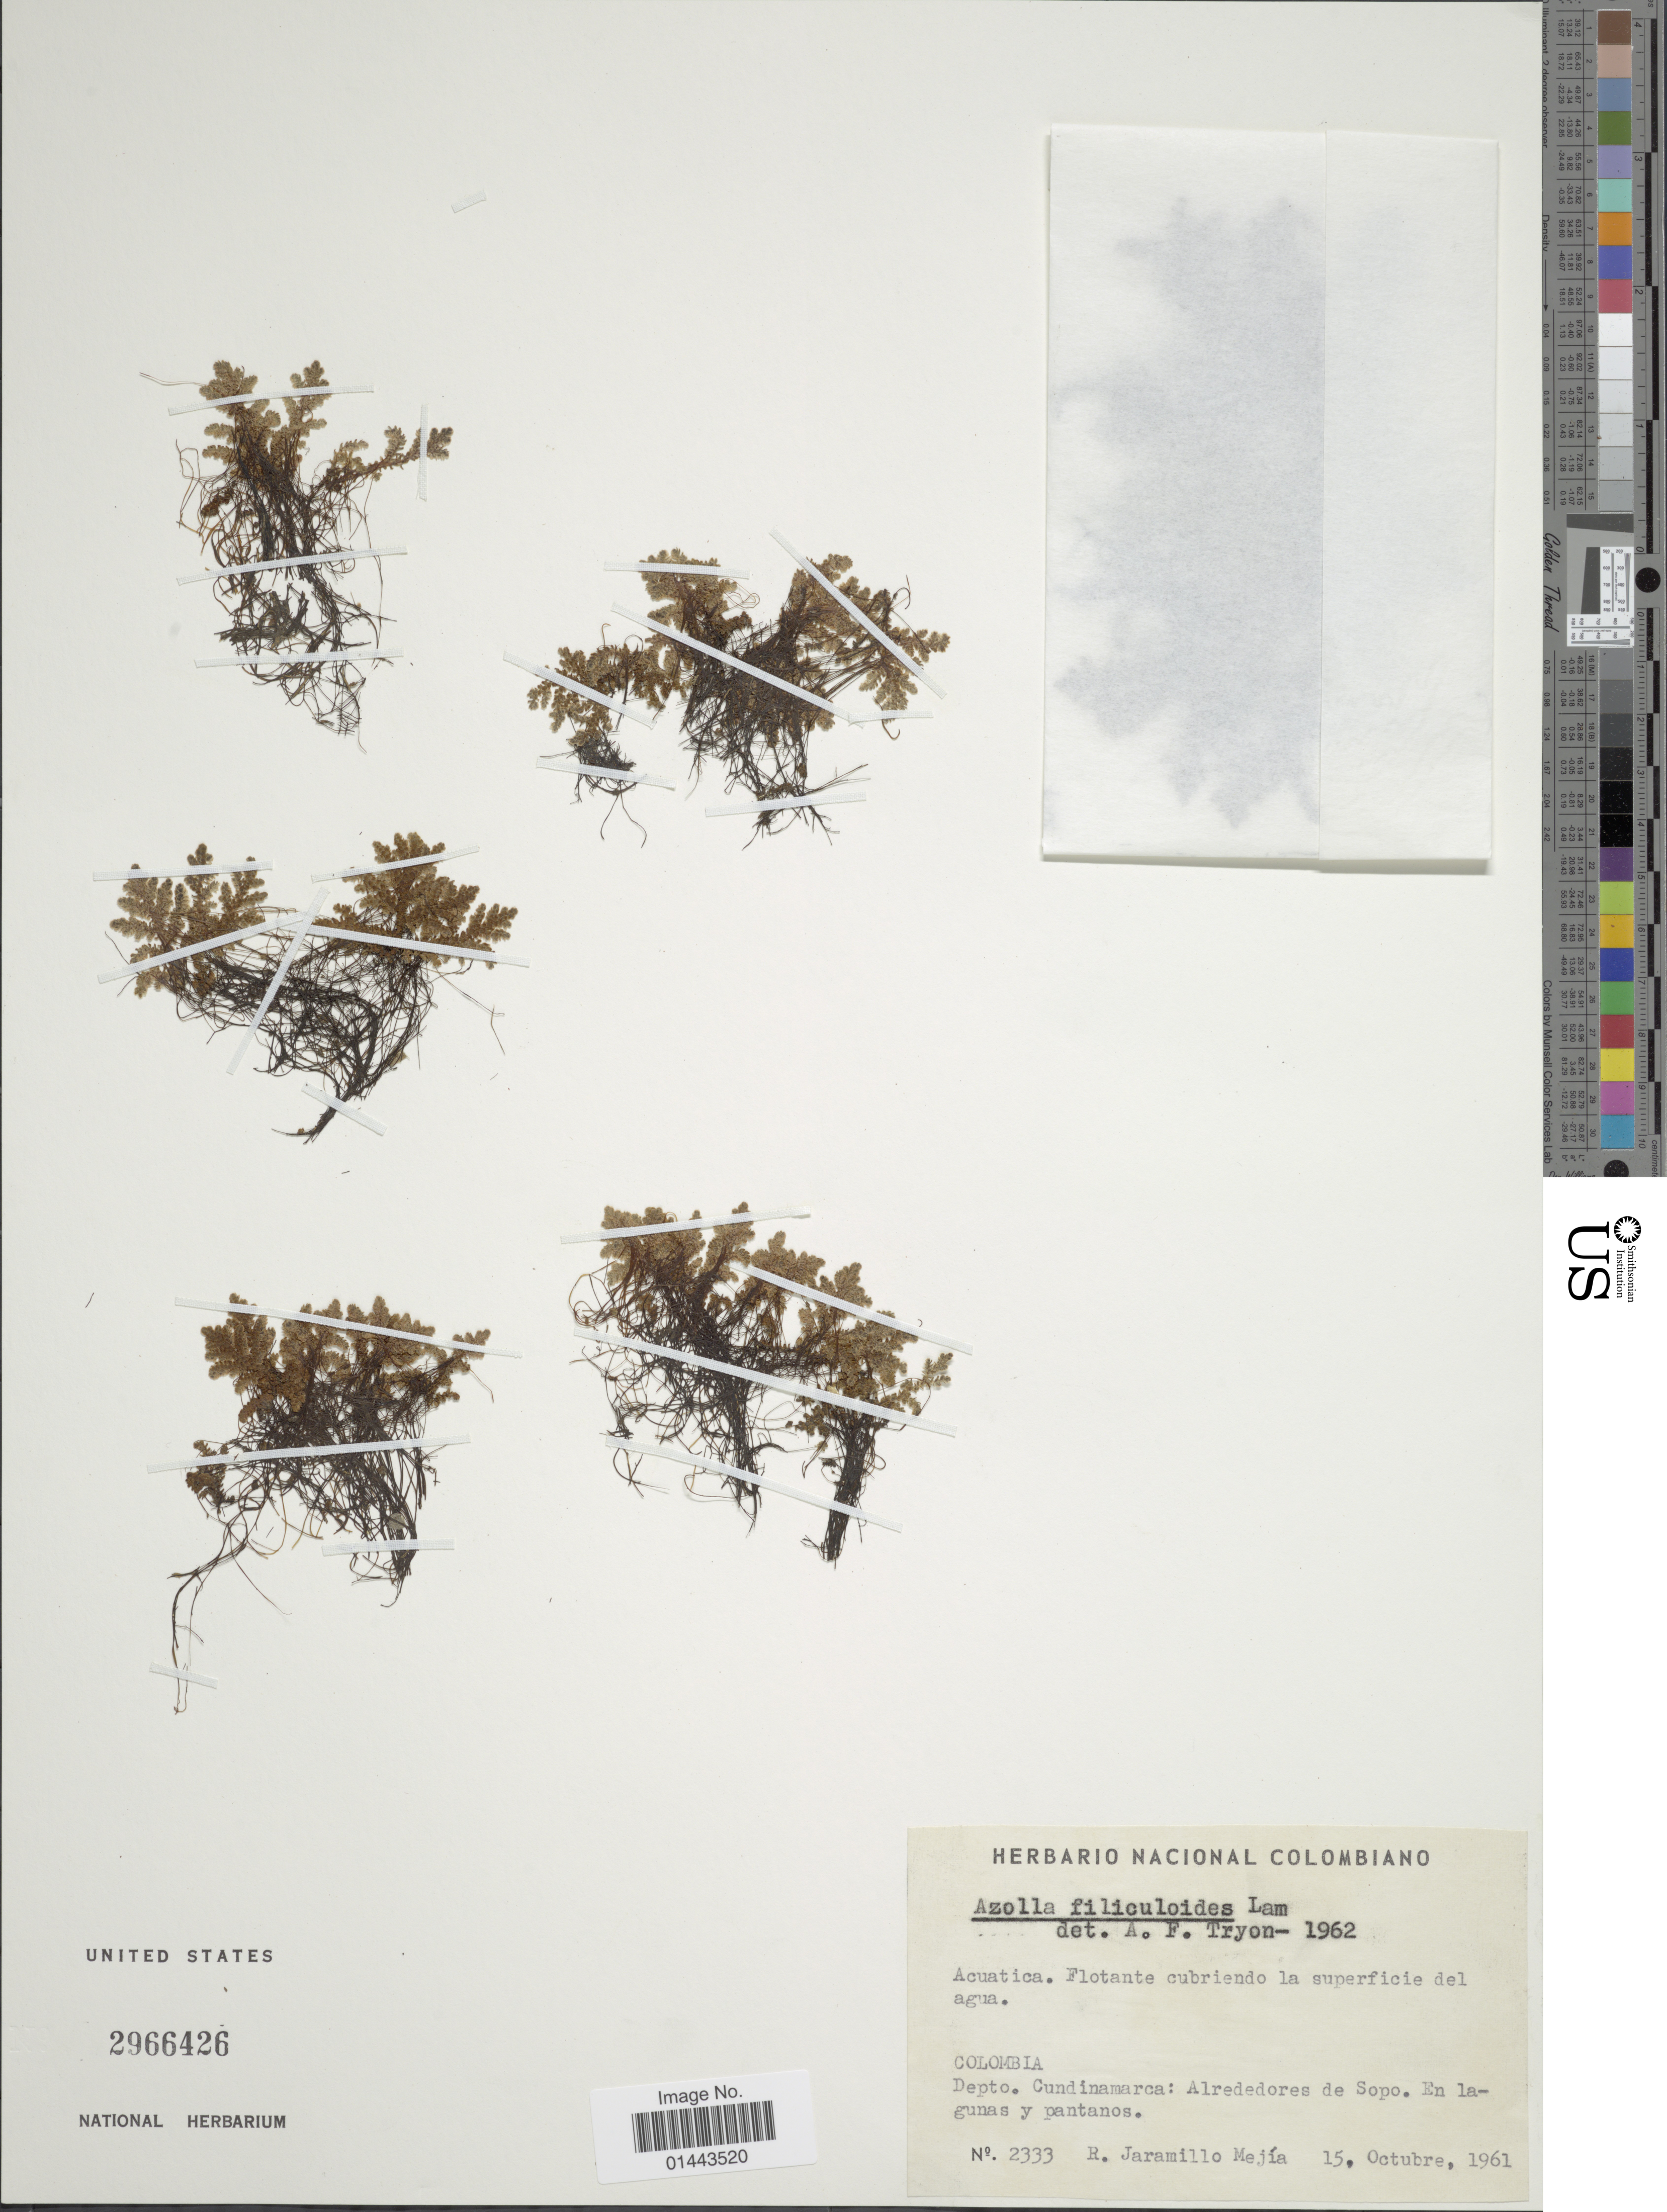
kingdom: Plantae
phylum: Tracheophyta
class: Polypodiopsida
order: Salviniales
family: Salviniaceae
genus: Azolla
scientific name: Azolla filiculoides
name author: Lam.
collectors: R. Jaramillo M.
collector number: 2333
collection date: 1961-10-15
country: Colombia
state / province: Cundinamarca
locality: Alrededores de Sope. En lagunas y pantanos.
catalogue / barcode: US 2966426